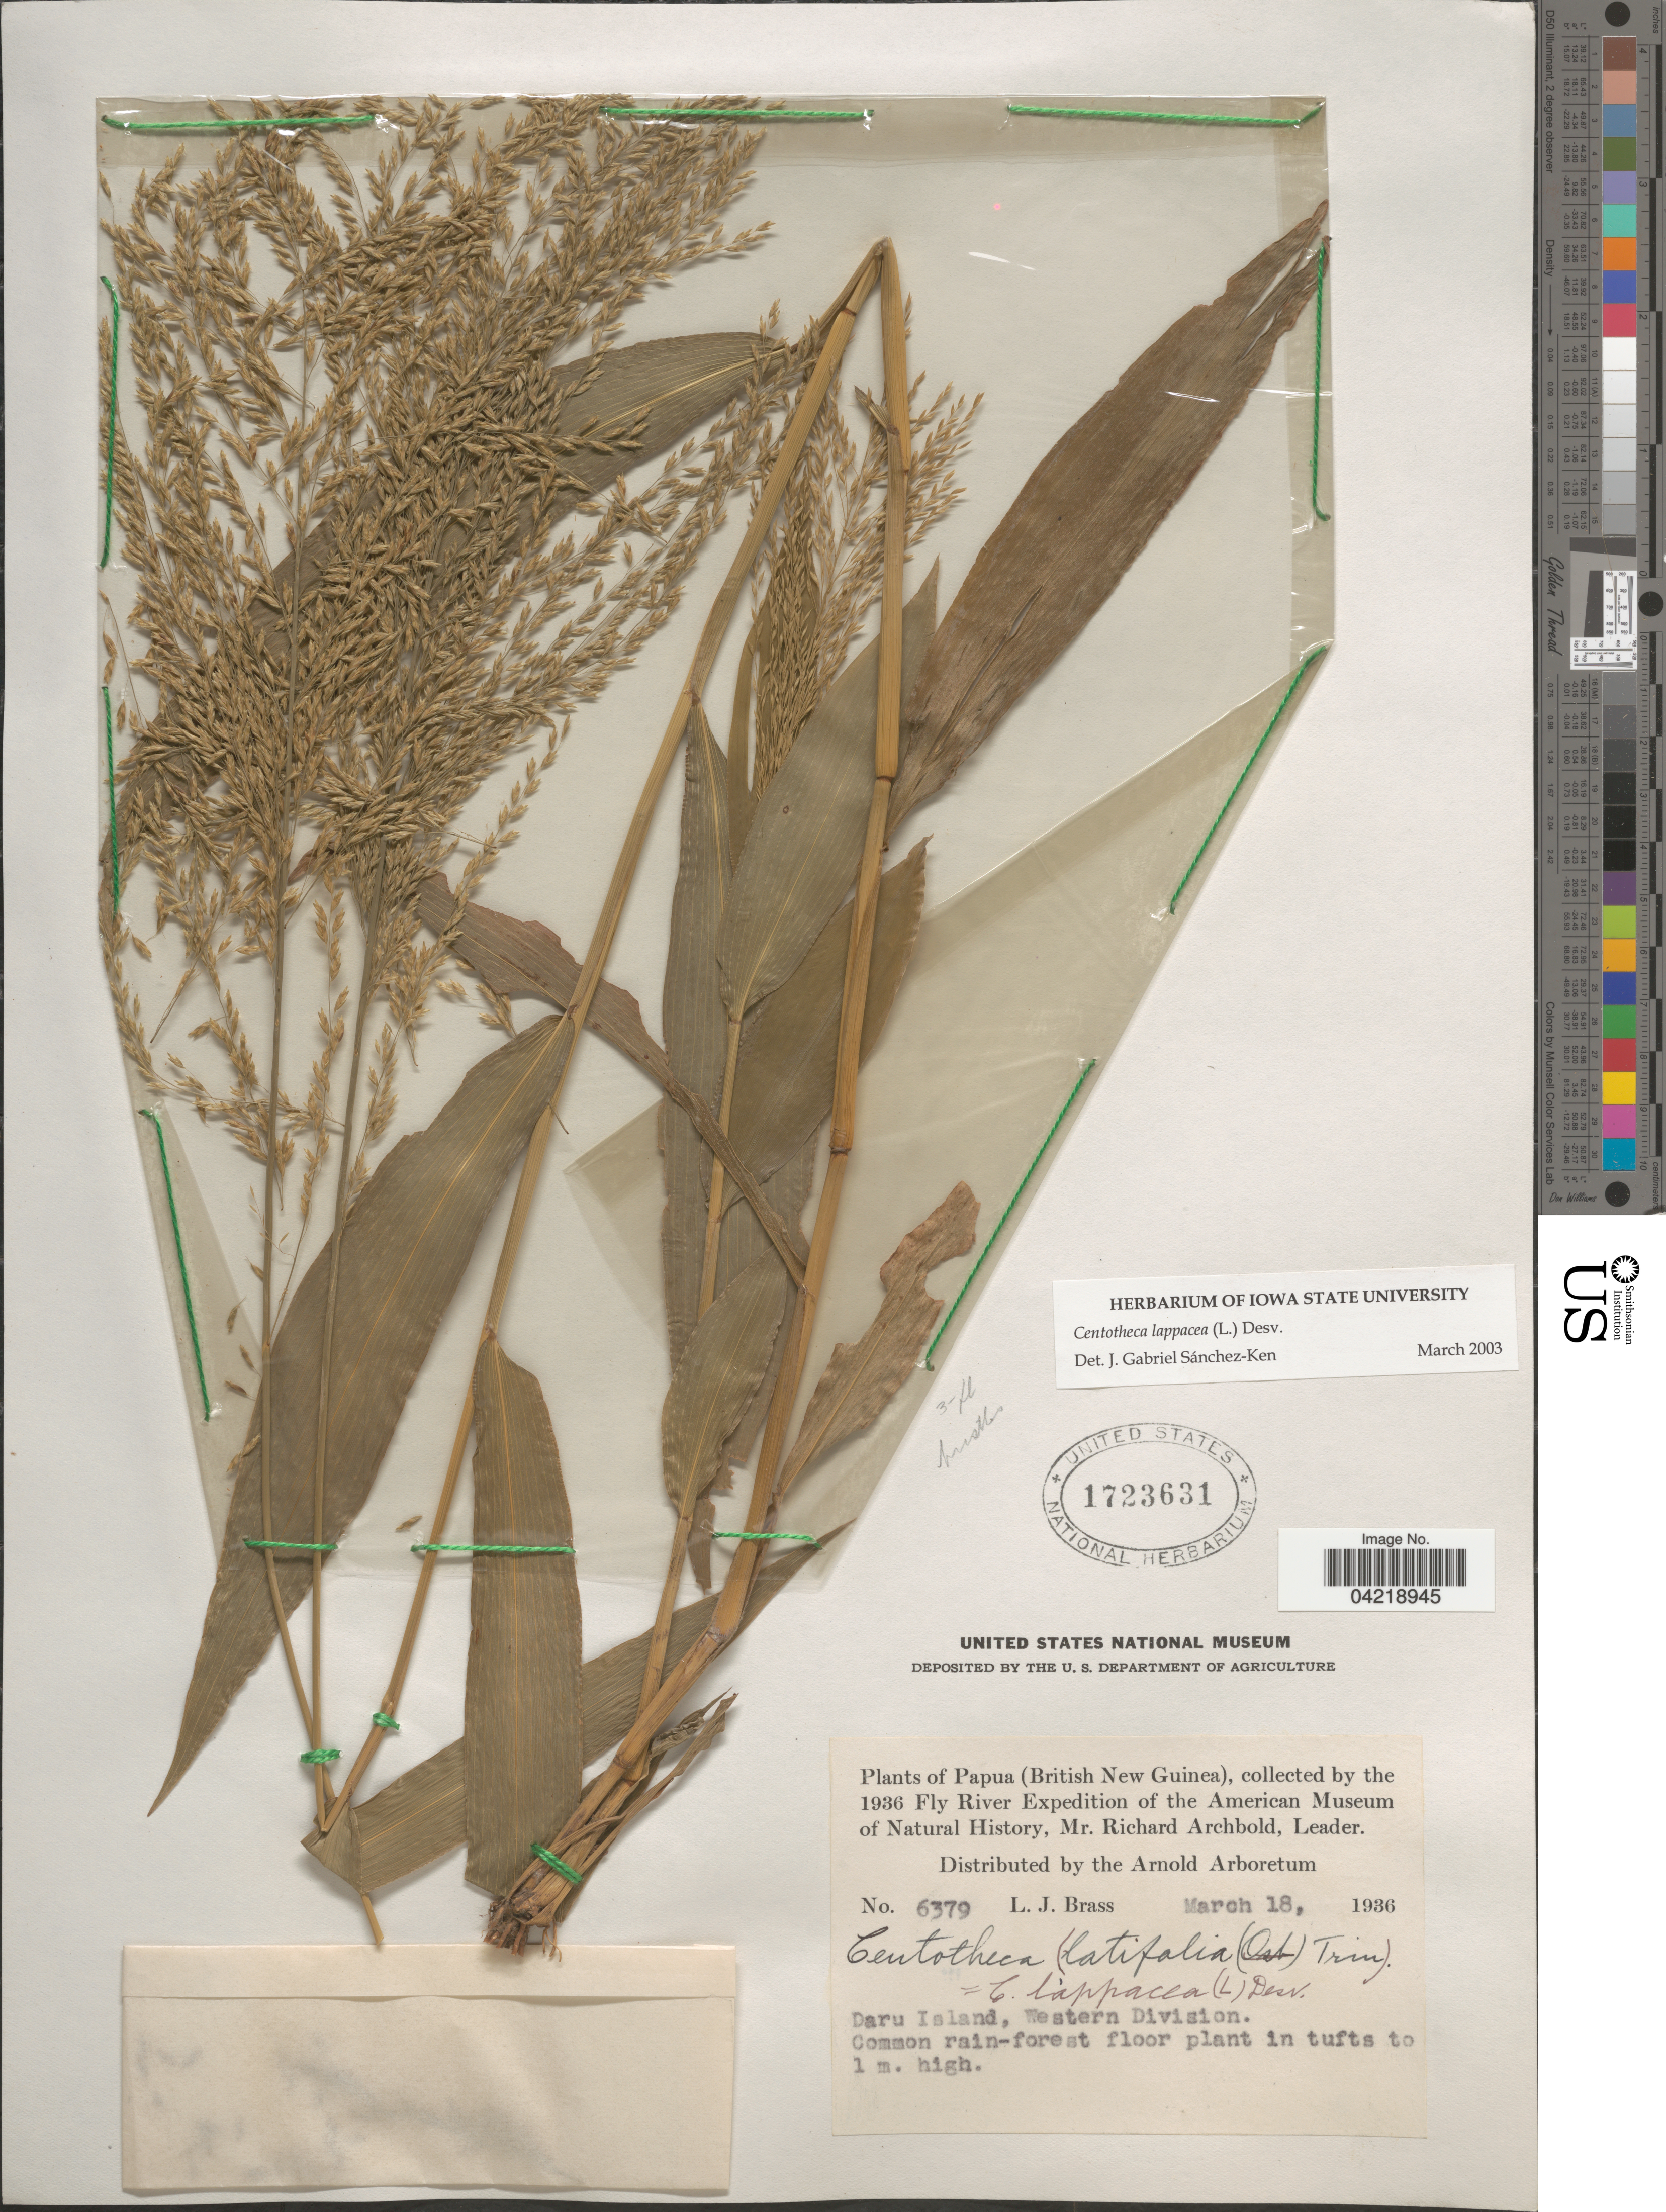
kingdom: Plantae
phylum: Tracheophyta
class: Liliopsida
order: Poales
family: Poaceae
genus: Centotheca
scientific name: Centotheca lappacea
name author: (L.) Desv.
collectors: L. J. Brass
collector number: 6379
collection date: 1936-03-18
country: Papua New Guinea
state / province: Manus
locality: (British New Guinea). 1936 Fly River Expedition of the American Museum of Natural History. Daru Island, Western Division.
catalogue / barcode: US 1723631